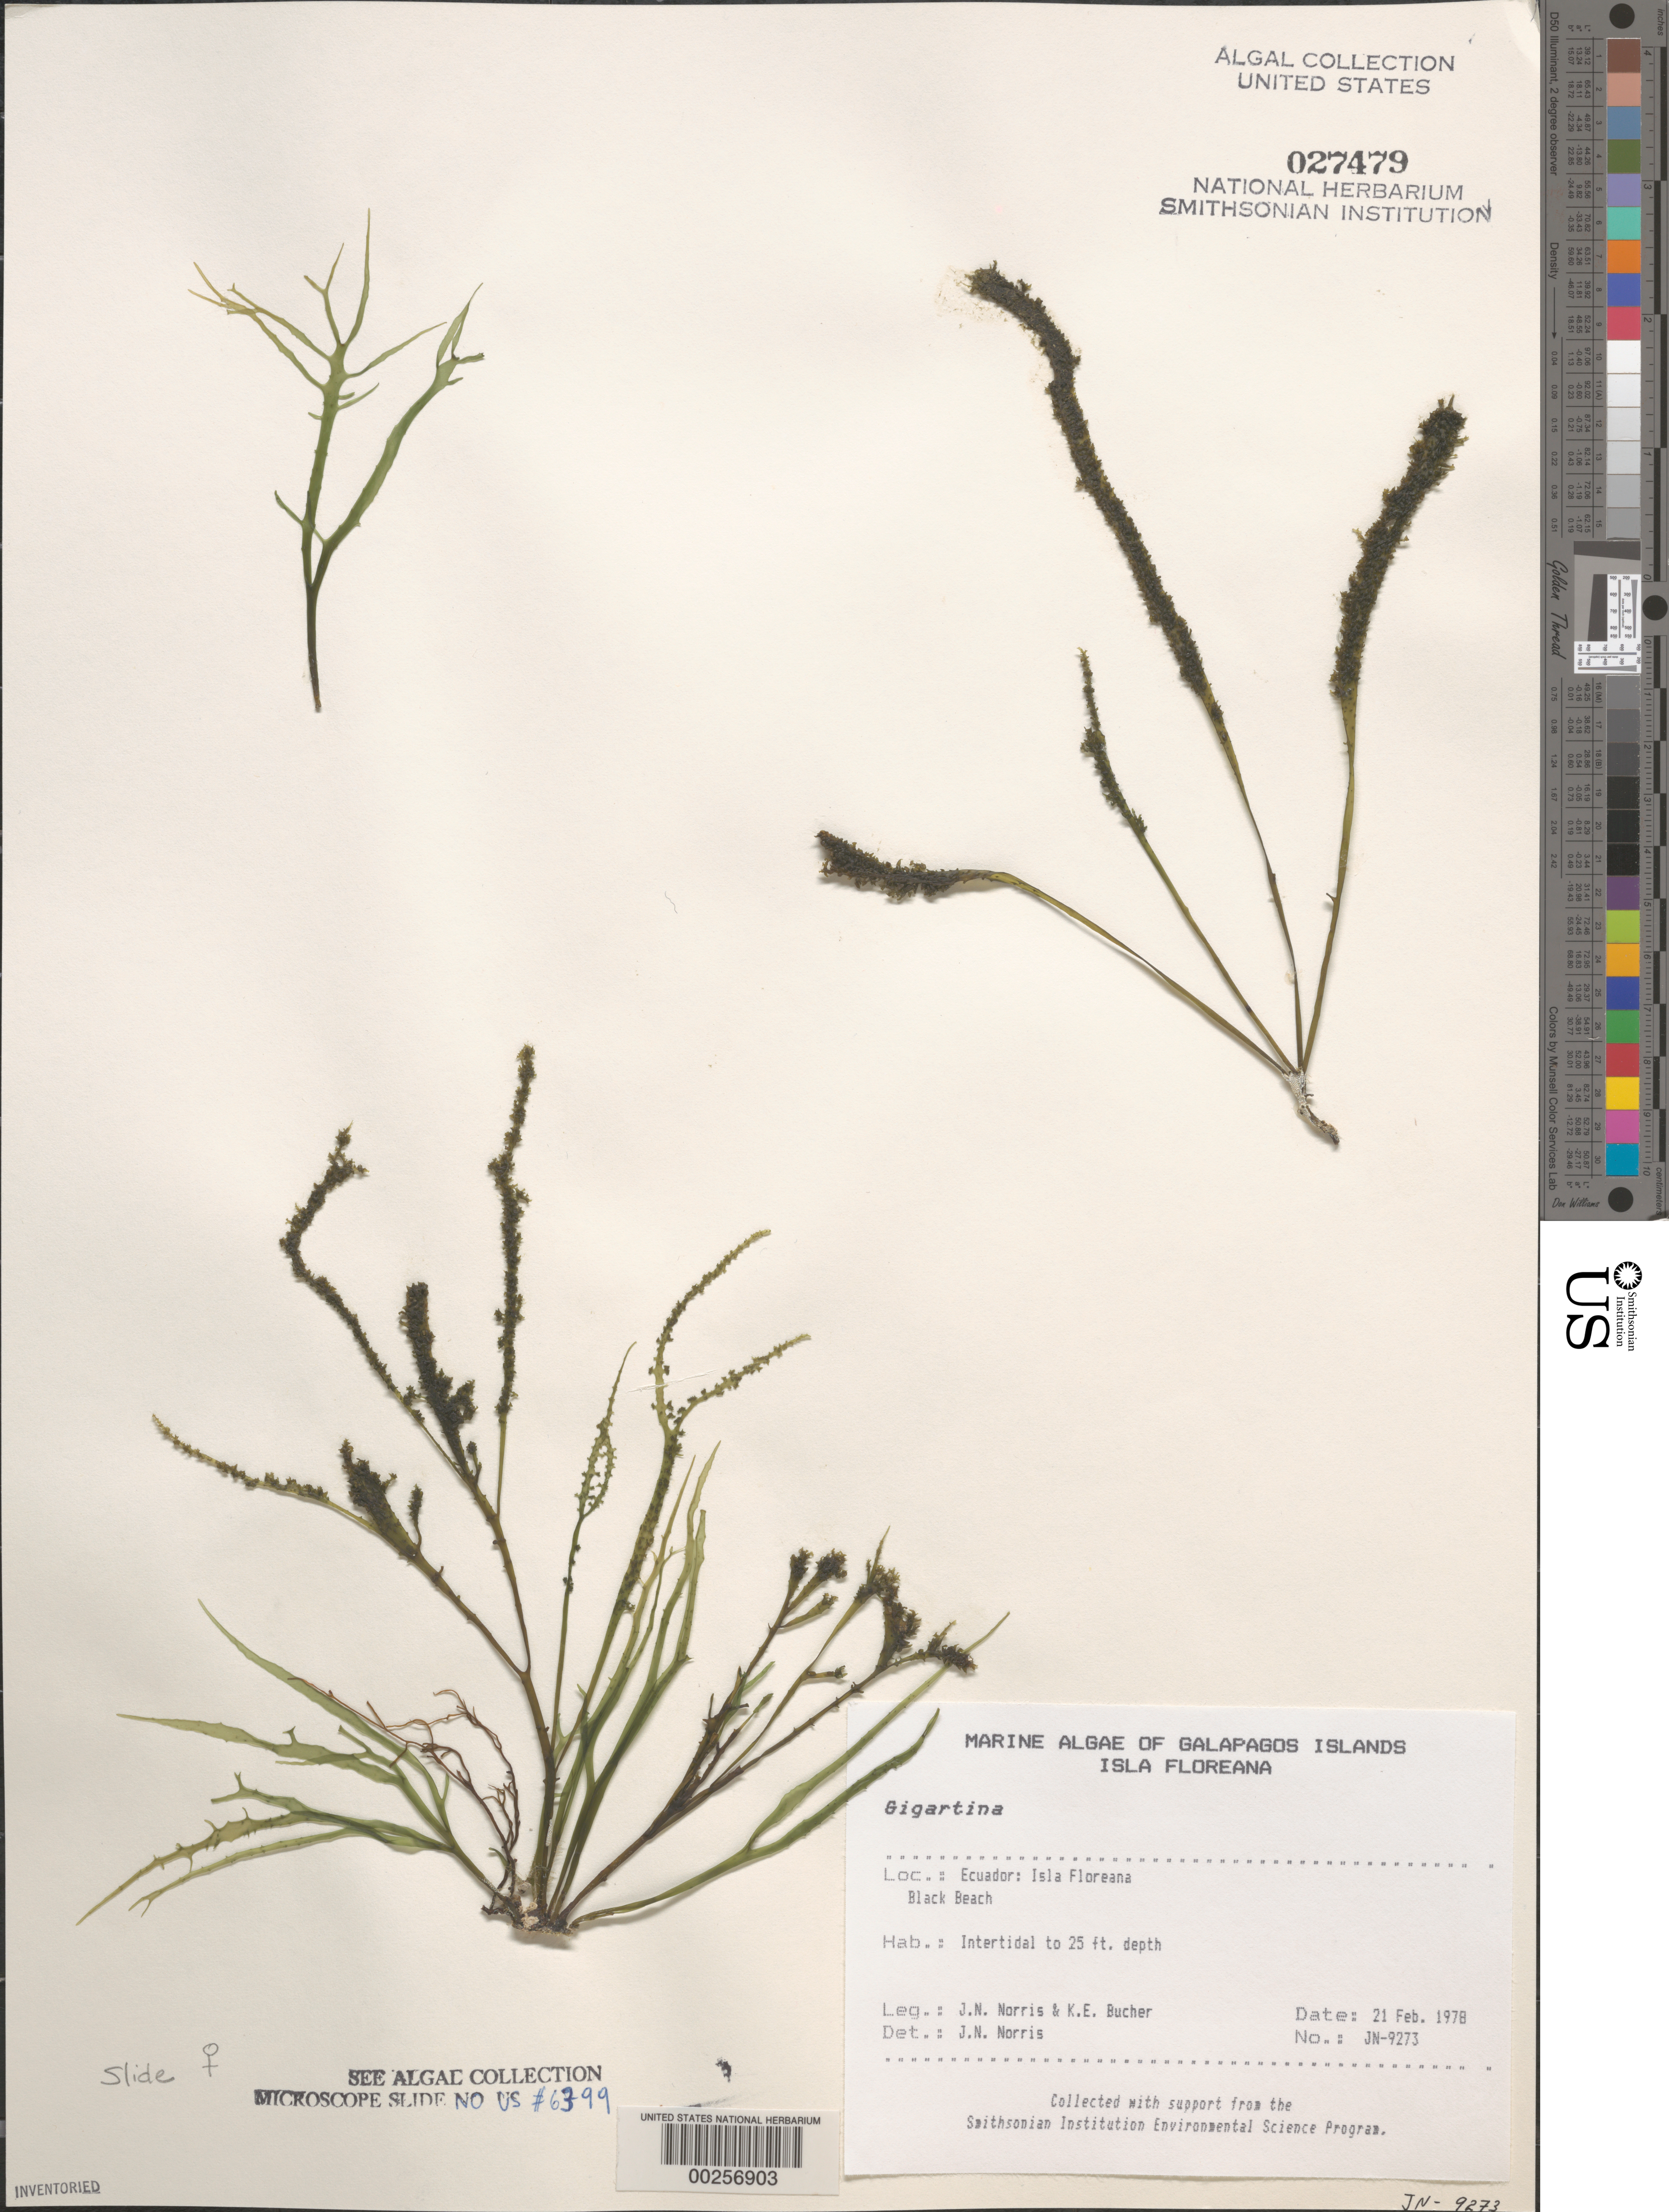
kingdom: Plantae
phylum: Rhodophyta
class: Florideophyceae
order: Gigartinales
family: Gigartinaceae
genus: Gigartina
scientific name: Gigartina sp.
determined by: Norris, James N.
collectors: J. N. Norris & K. E. Bucher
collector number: JN-9273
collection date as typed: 21 Feb 1978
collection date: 1978-02-21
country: Ecuador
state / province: Colón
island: Floreana [Charles, Santa Maria]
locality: Black Beach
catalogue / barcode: US 27479